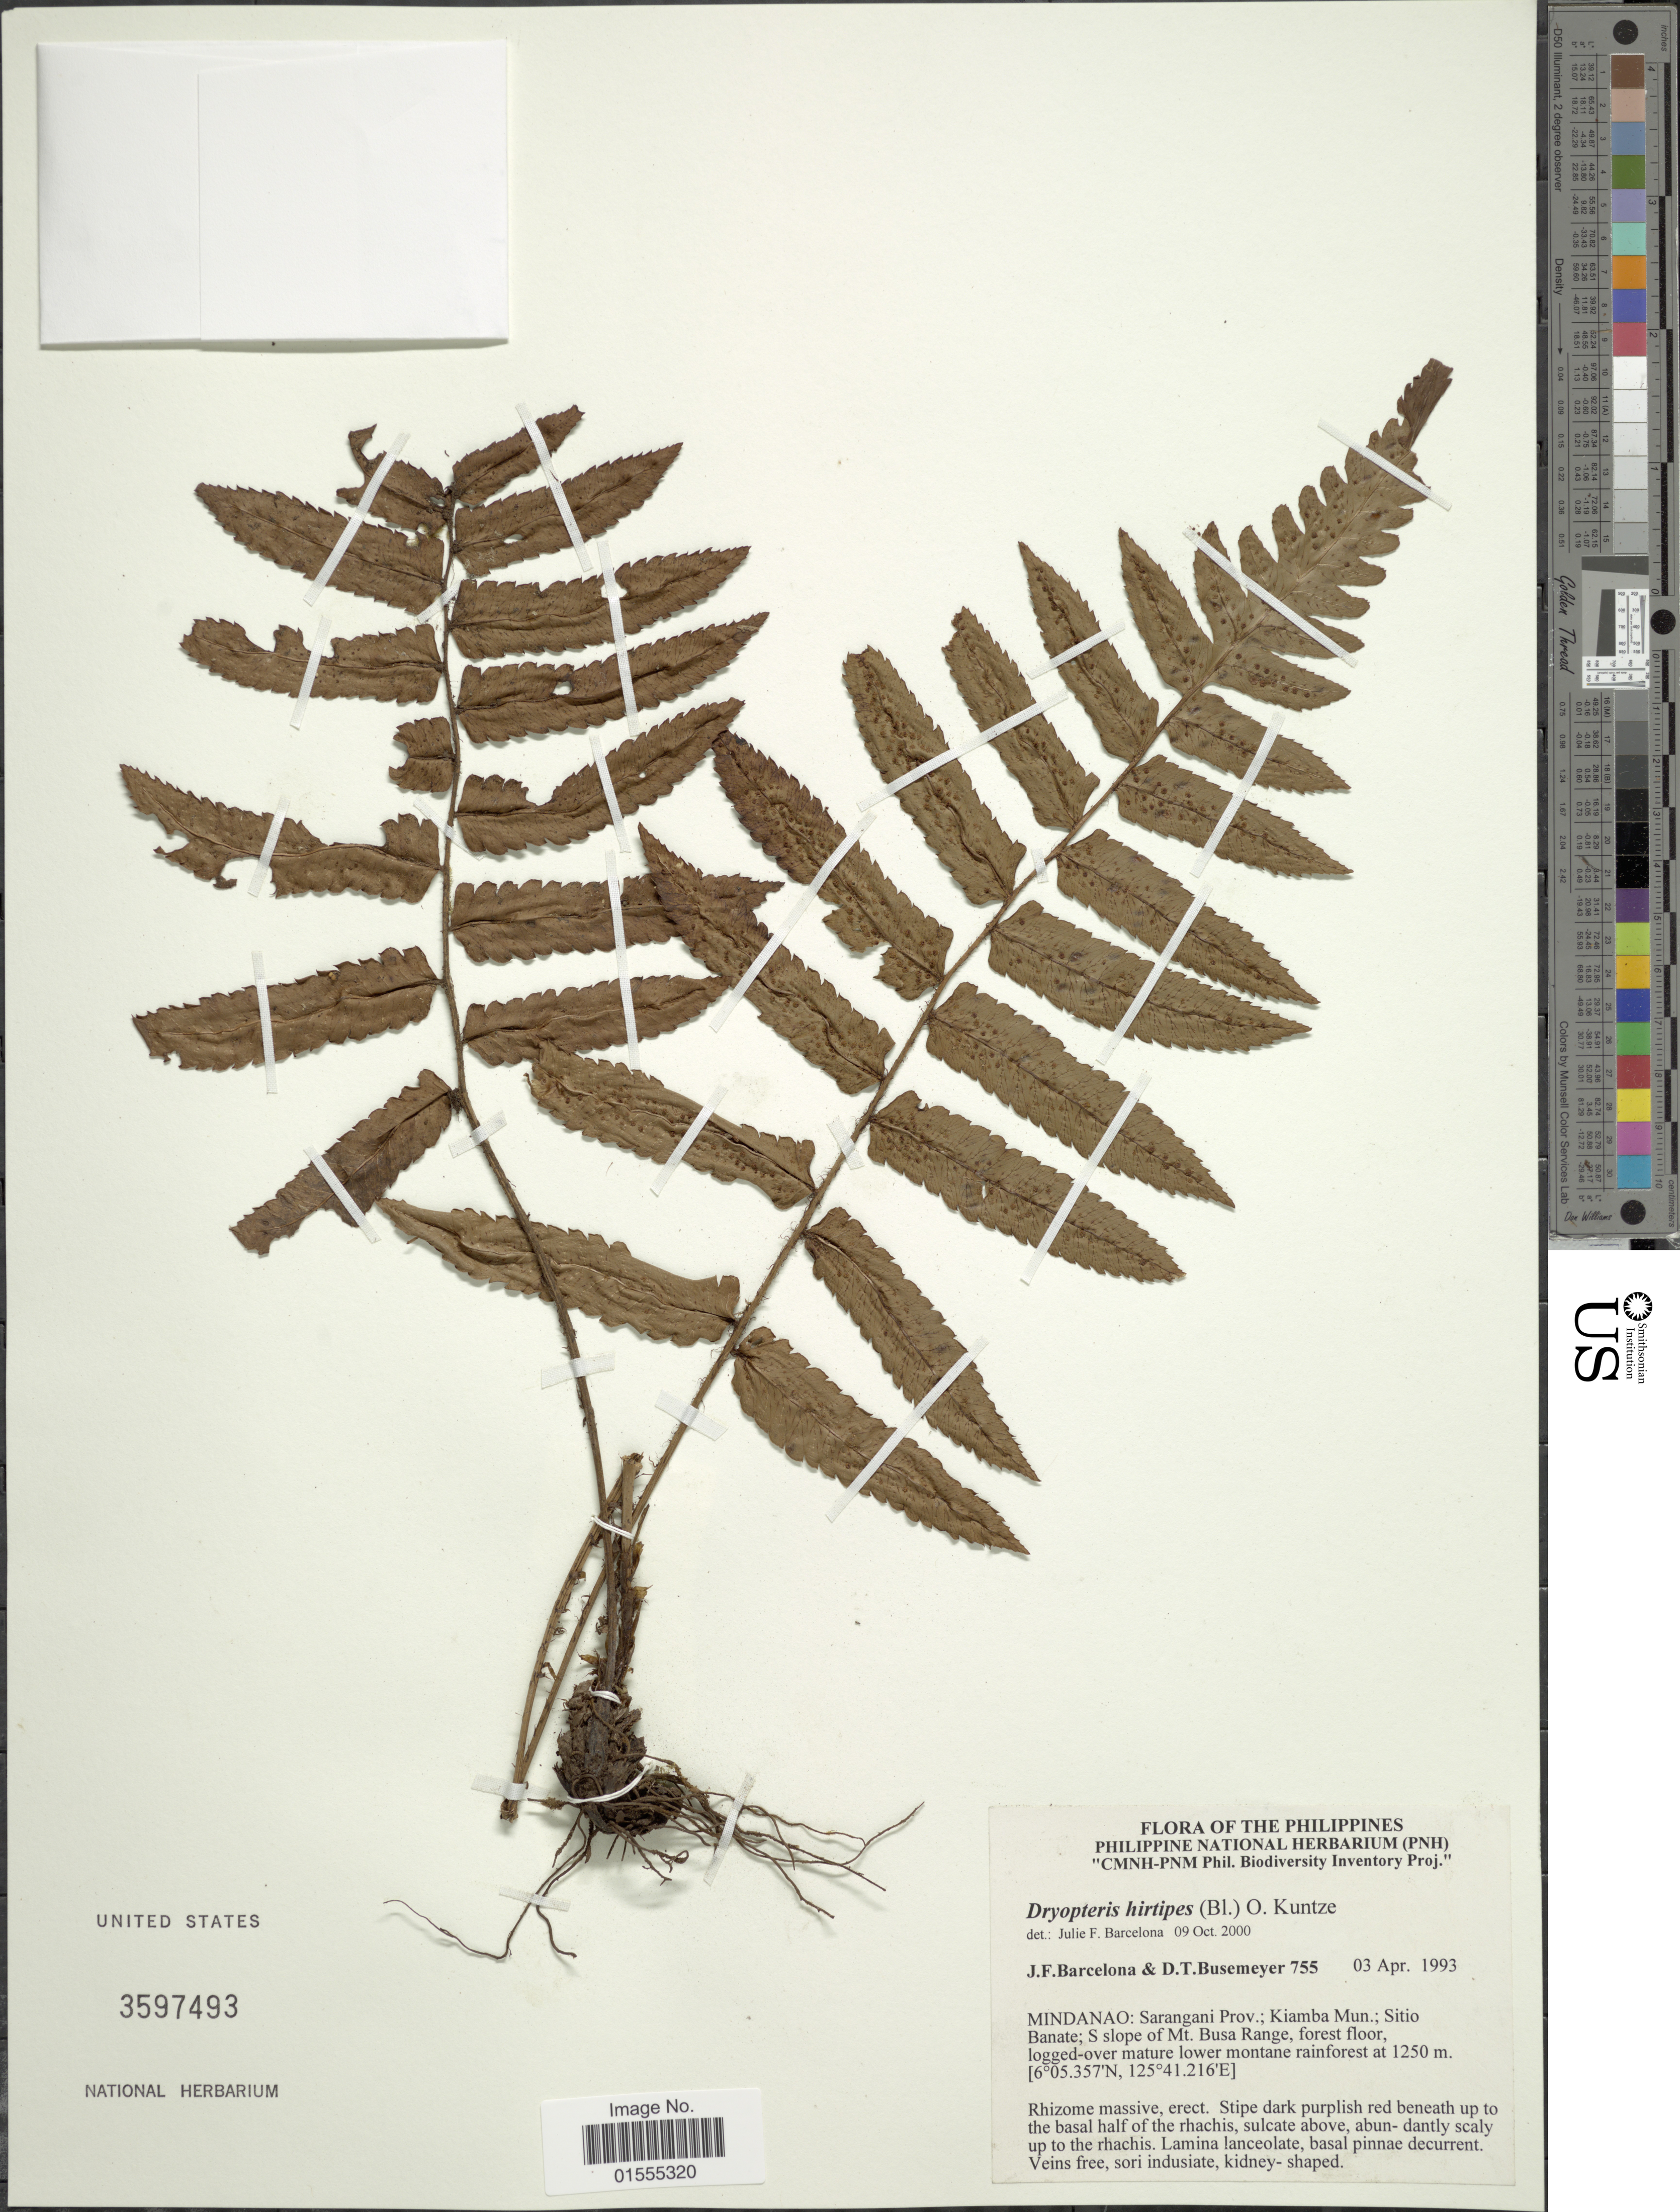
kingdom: Plantae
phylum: Tracheophyta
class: Polypodiopsida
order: Polypodiales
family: Dryopteridaceae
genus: Dryopteris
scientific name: Dryopteris hirtipes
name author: (Blume) Kuntze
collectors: J. F. Barcelona & D. Busemeyer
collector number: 755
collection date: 1993-04-03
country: Philippines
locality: Mindanao: Sarangani Prov.; Kiamba Mun.; Sitio Banate; s slope of Mt Busa Range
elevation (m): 1250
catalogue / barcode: US 3597493